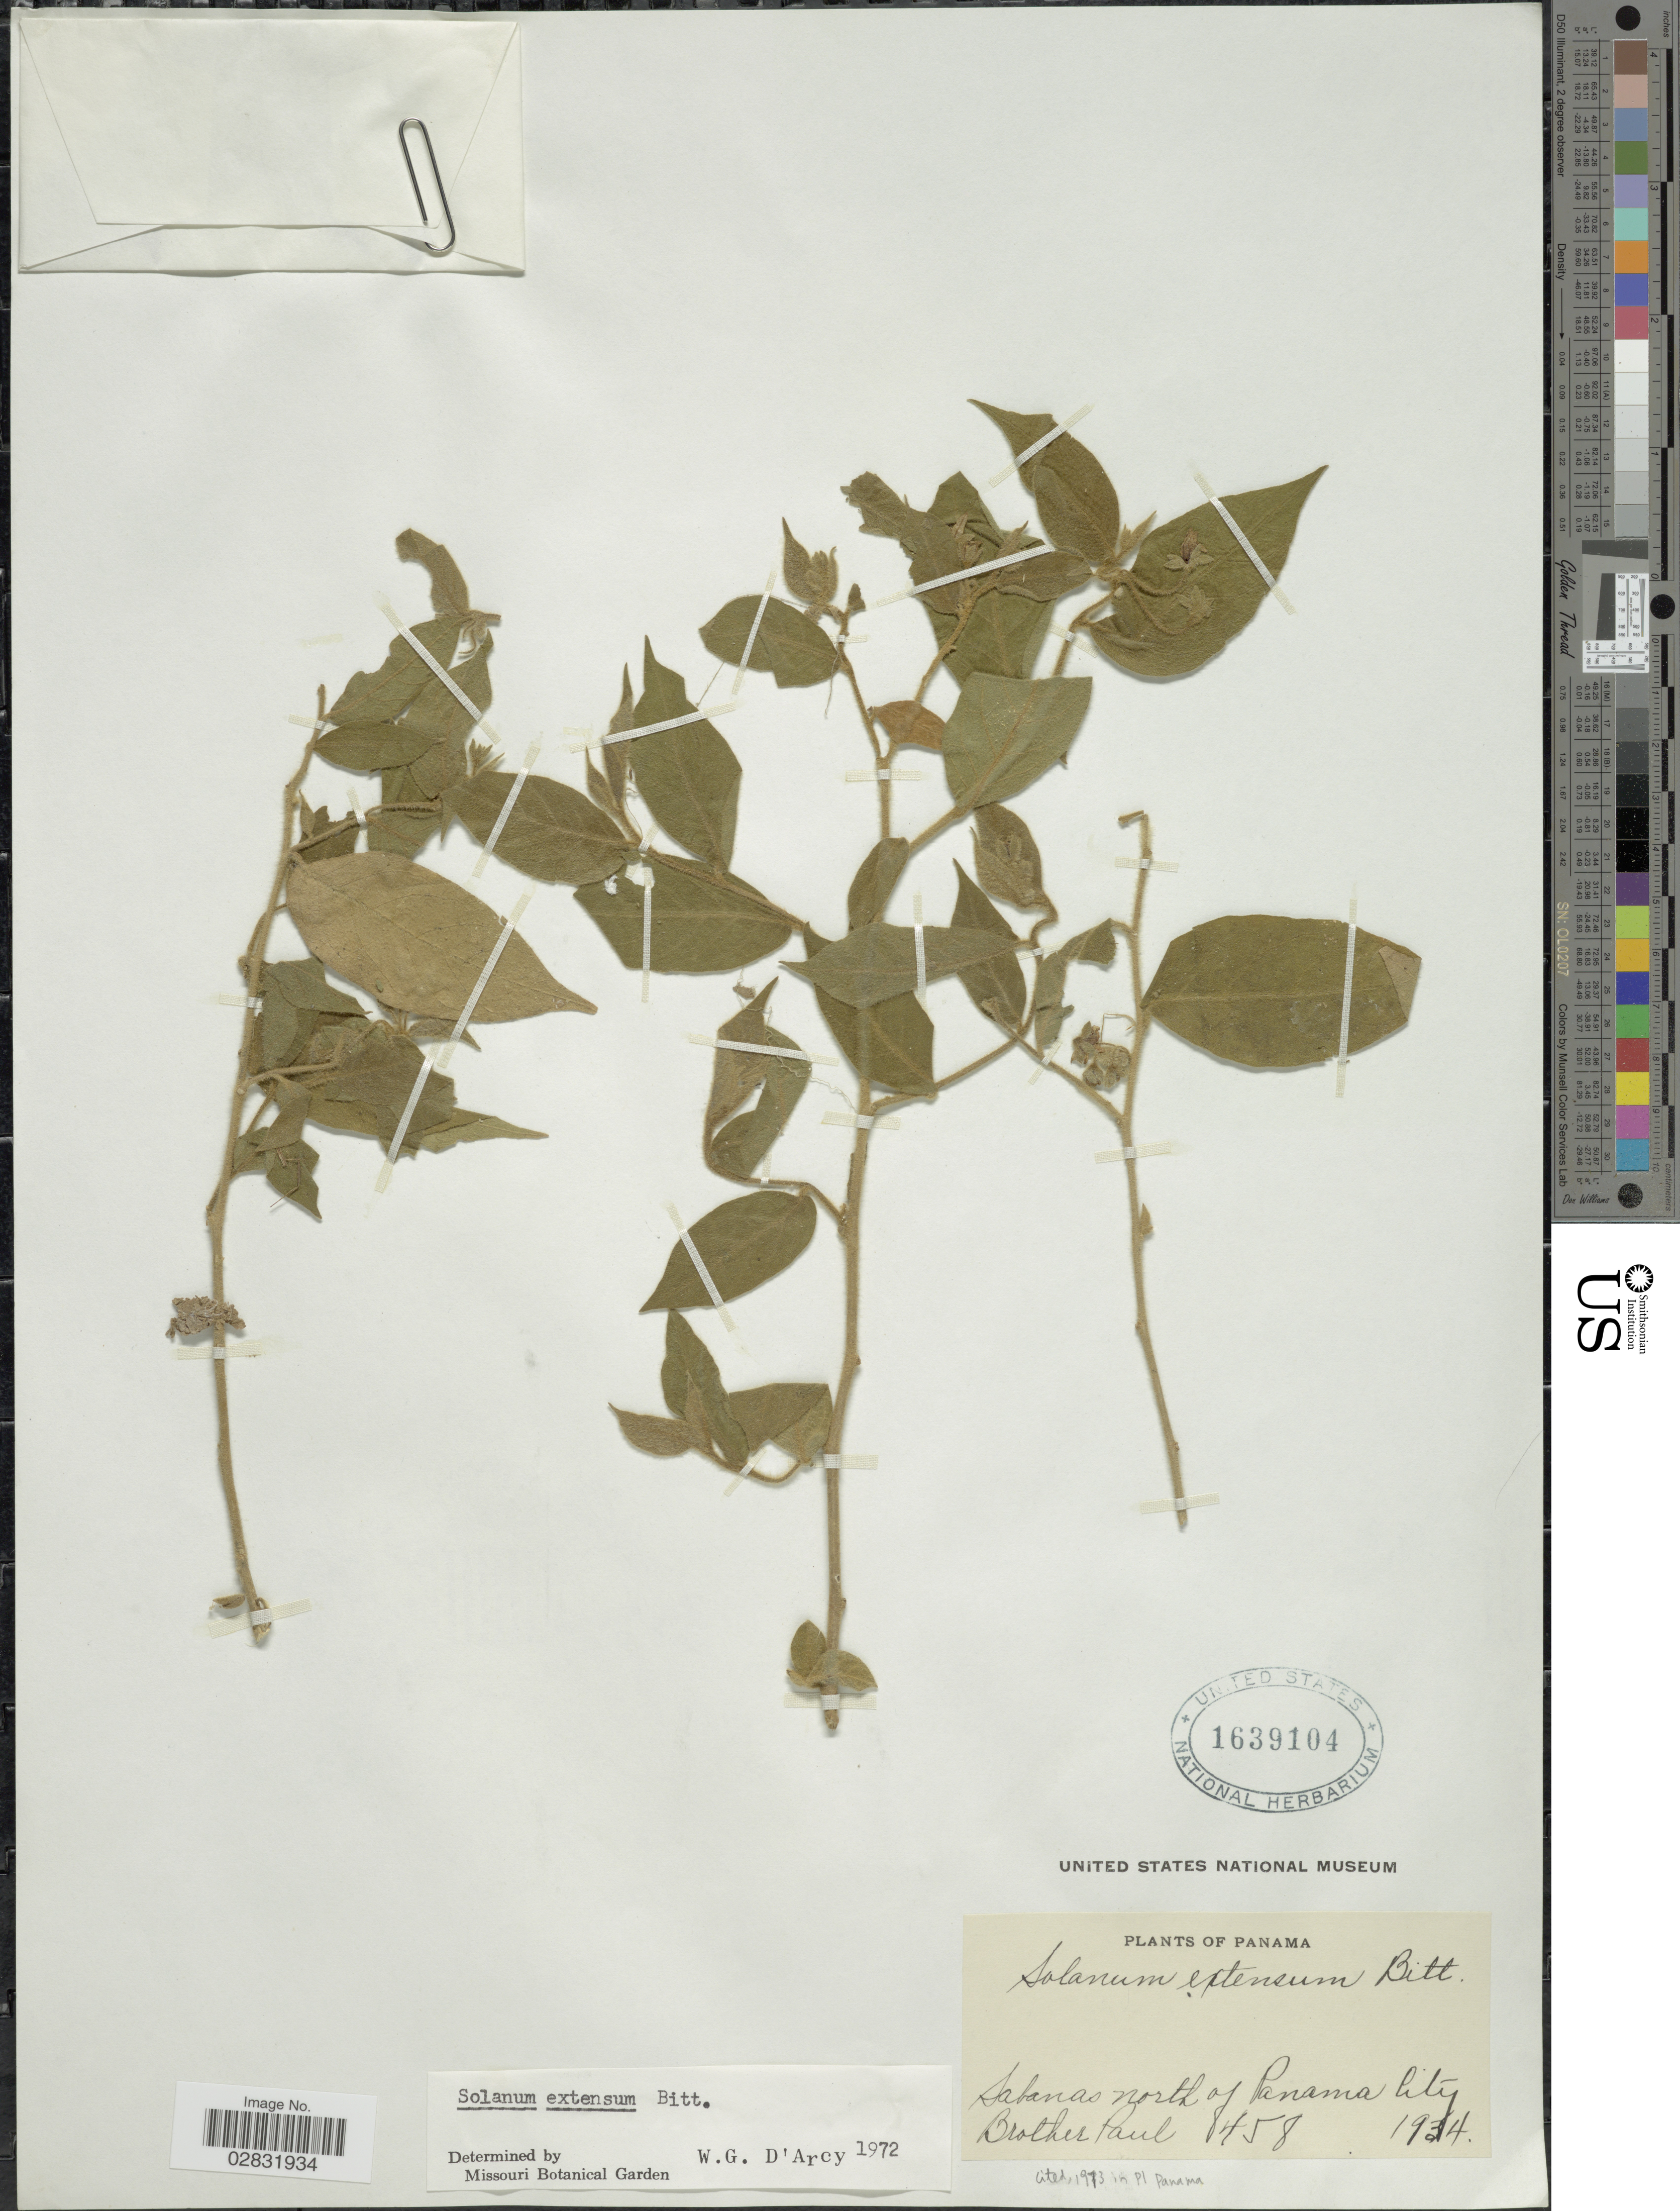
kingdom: Plantae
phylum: Tracheophyta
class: Magnoliopsida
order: Solanales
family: Solanaceae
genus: Solanum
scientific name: Solanum extensum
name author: Bitter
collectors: B. Paul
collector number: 8458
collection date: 1934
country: Panama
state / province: Panamá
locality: Sabanas north of Panama City.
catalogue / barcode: US 1639104